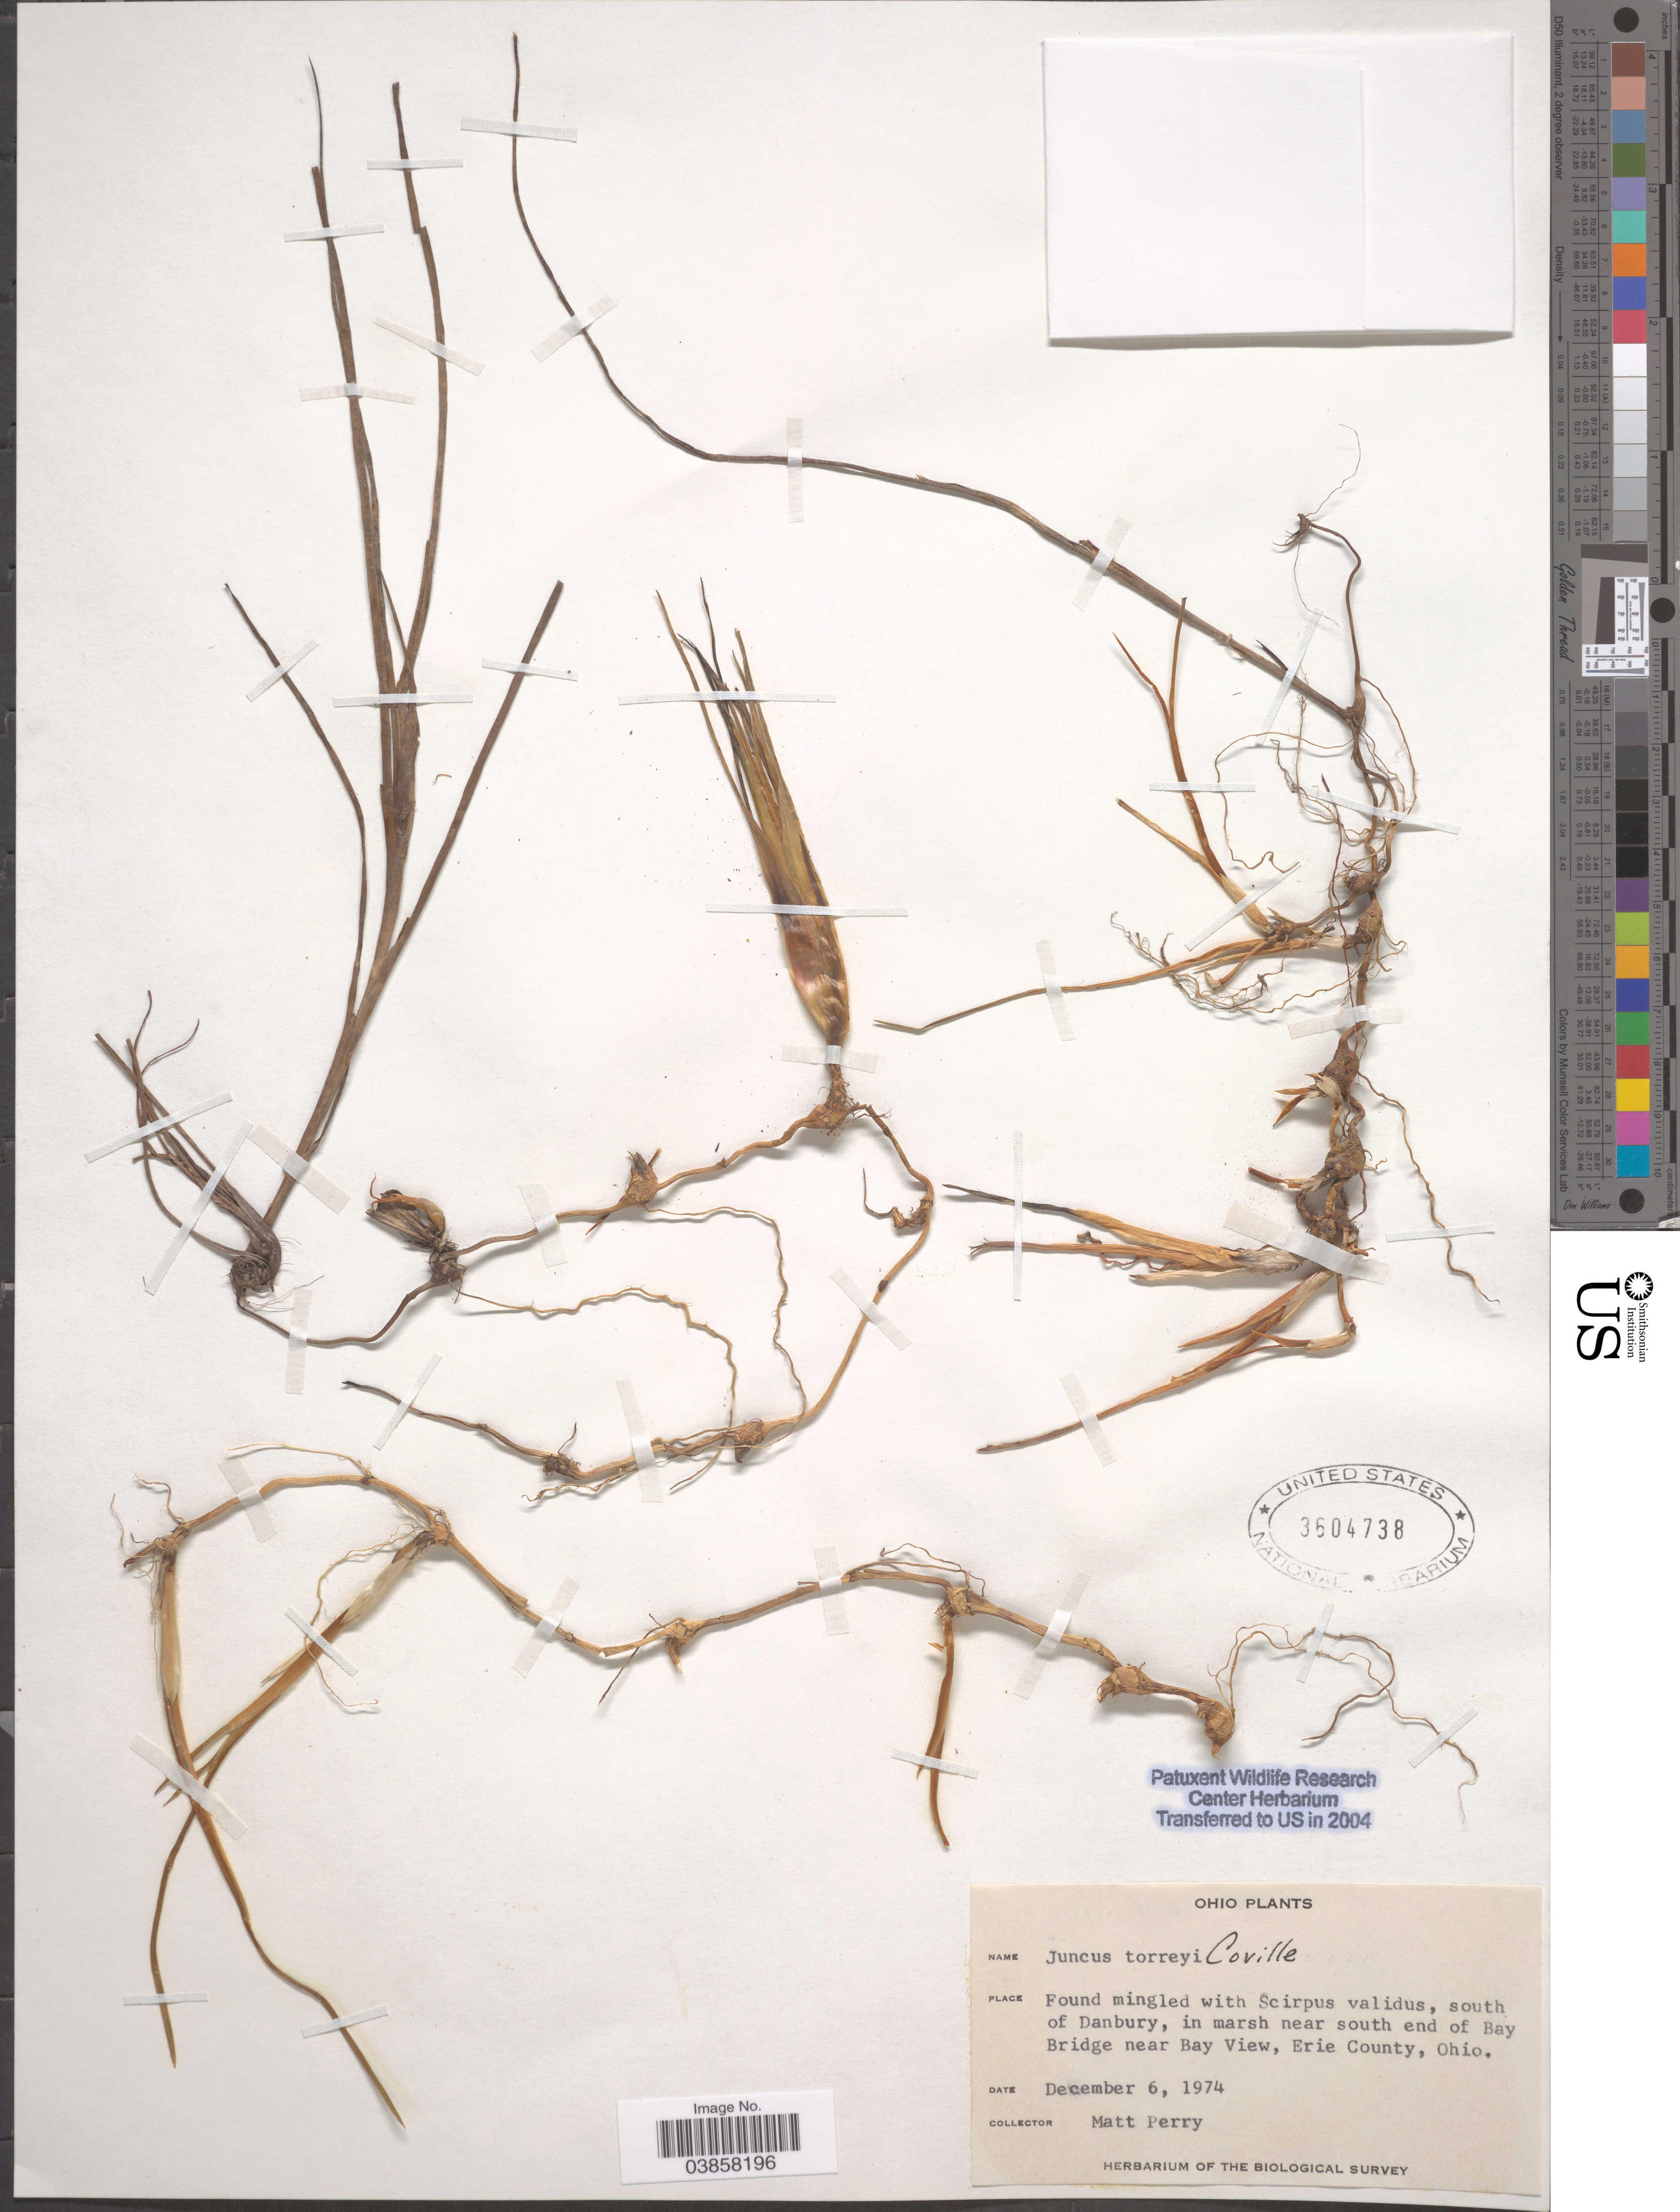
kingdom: Plantae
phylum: Tracheophyta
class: Liliopsida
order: Poales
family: Juncaceae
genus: Juncus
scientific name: Juncus torreyi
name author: Coville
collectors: M. Perry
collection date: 1974-12-06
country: United States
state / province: Ohio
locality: South of Danbury, in marsh near south end of Bay Bridge near Bay View, Erie County.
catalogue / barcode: US 3604738